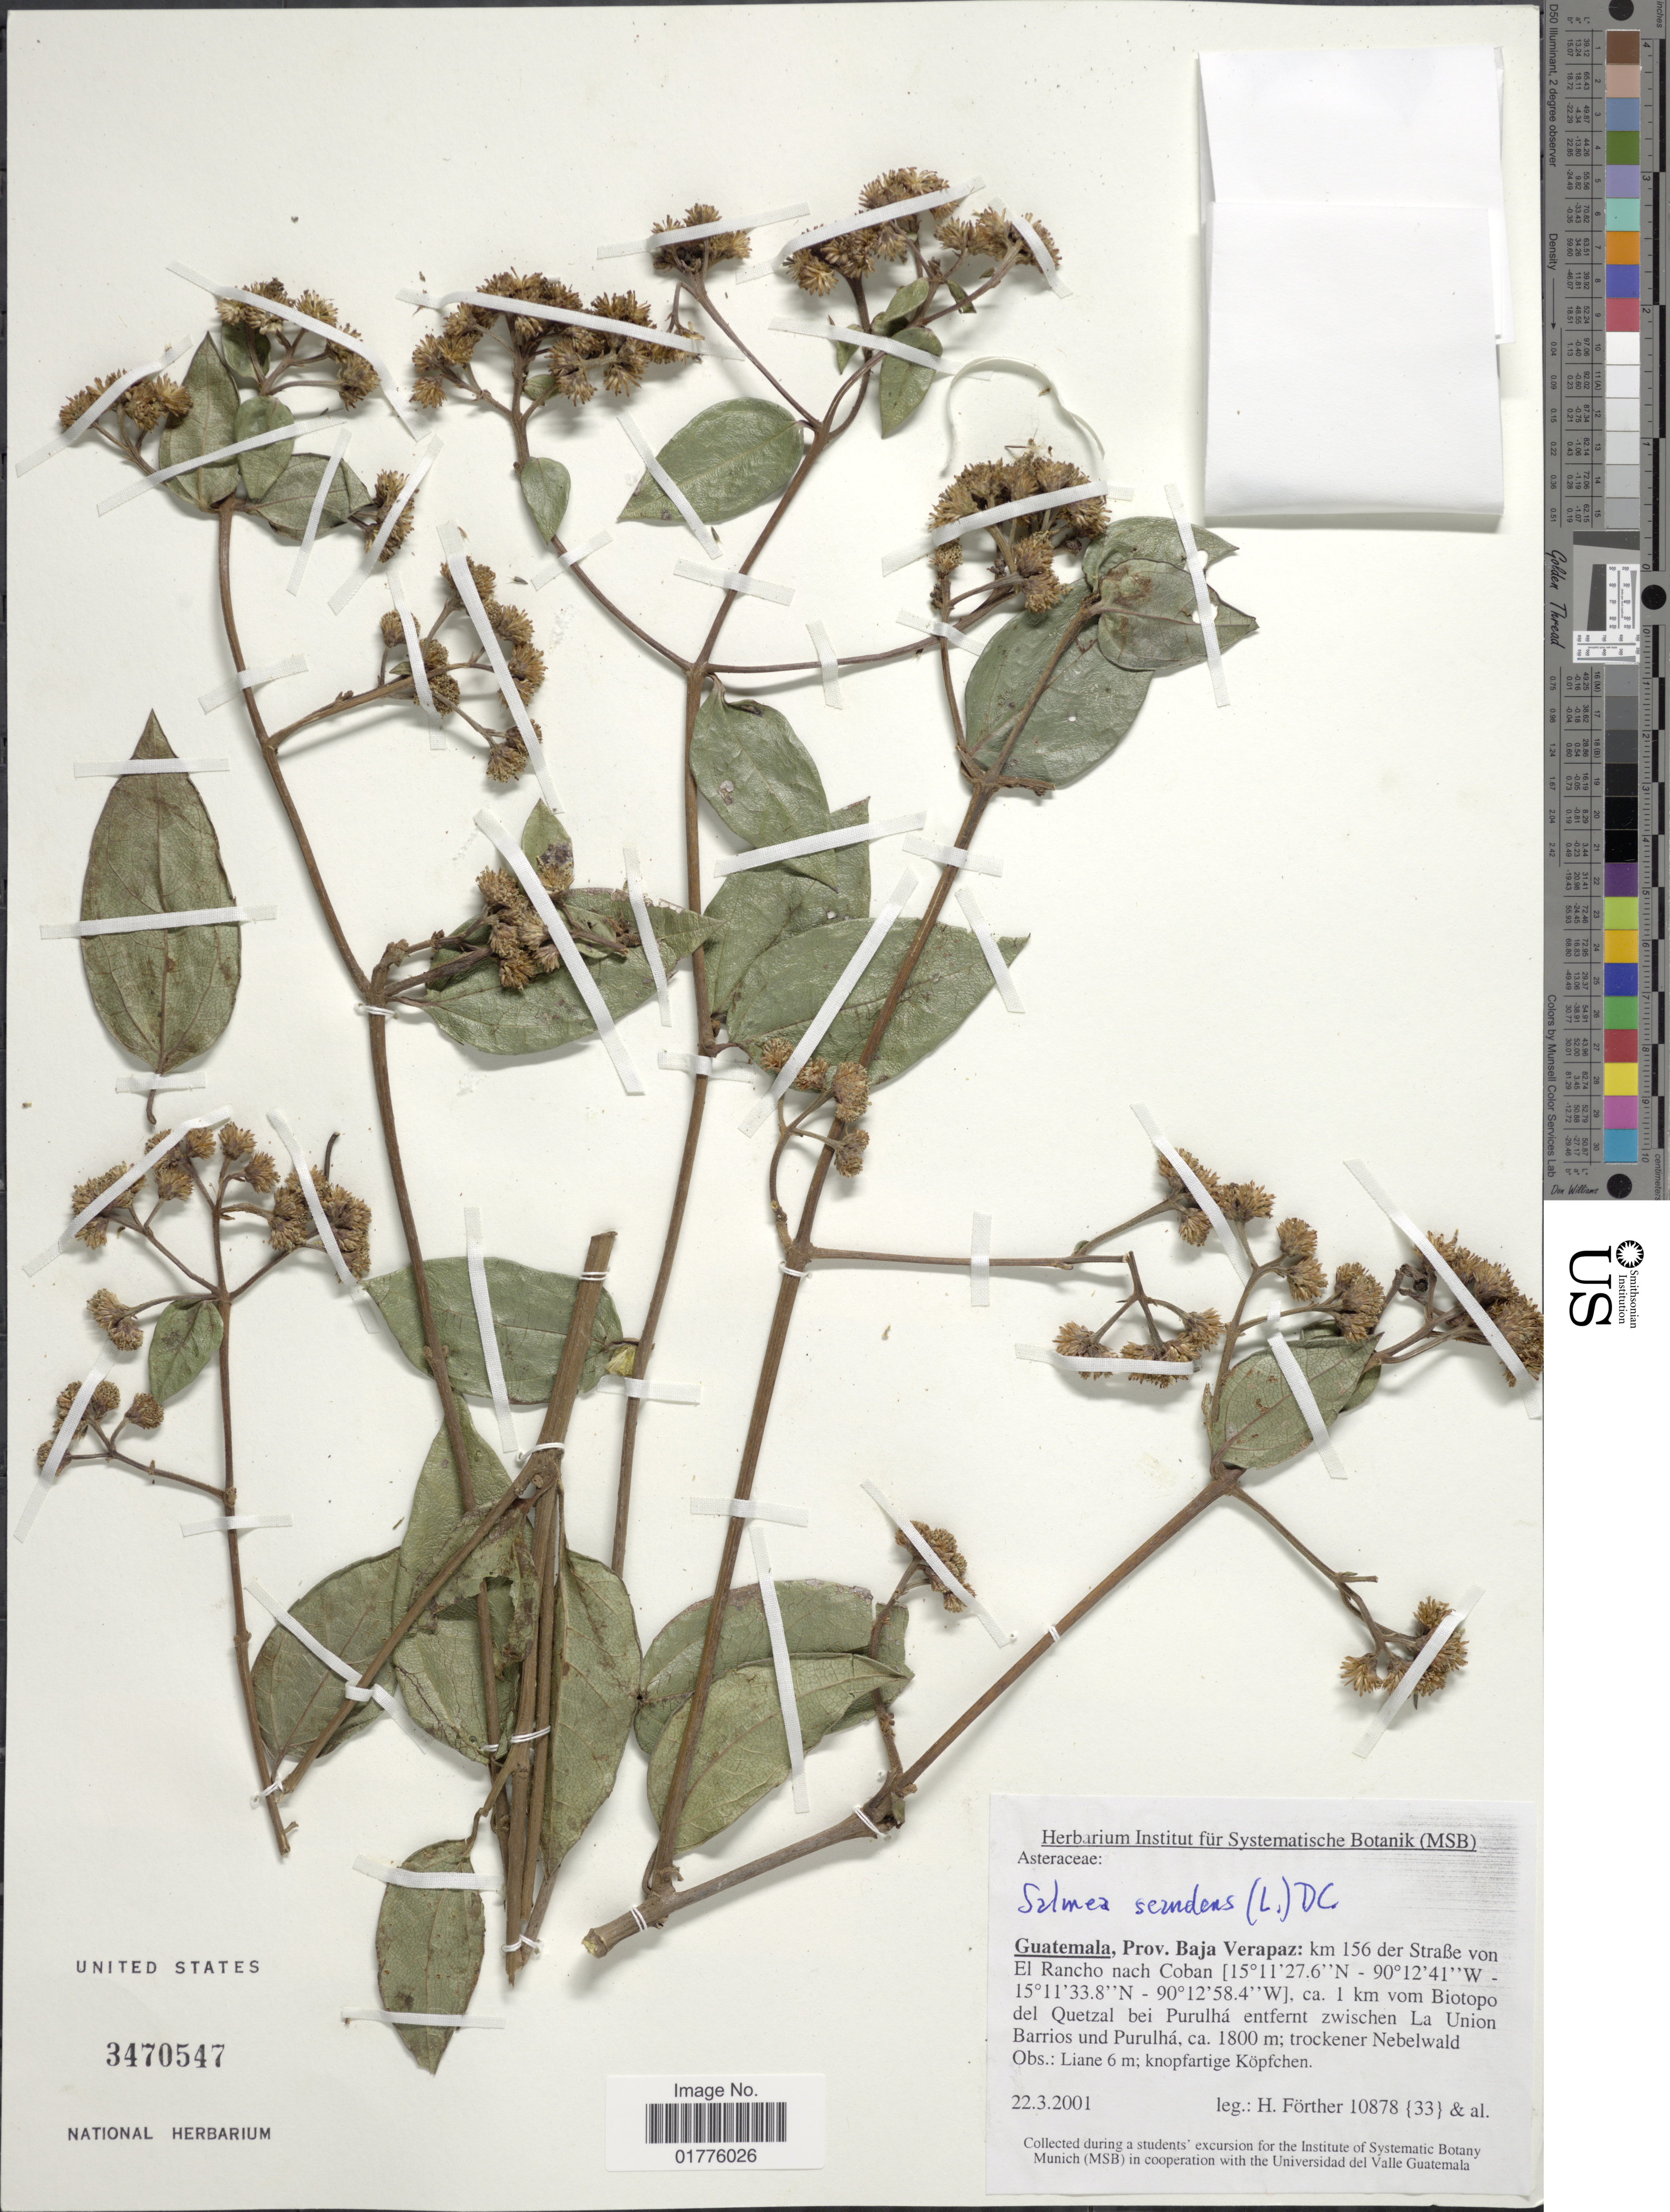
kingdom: Plantae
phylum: Tracheophyta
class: Magnoliopsida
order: Asterales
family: Asteraceae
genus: Salmea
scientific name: Salmea scandens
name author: (L.) DC.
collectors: H. Fôrther & et al.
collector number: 10878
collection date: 2001-03-22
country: Guatemala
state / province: Baja Verapaz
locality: Km 156 der straBe von El Rancho nach Ciban, ca. 1 km vom Biotopo del Quetzal bei Purulha entfernt zwischen La Union Barrios und Purulha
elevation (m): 1800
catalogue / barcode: US 3470547